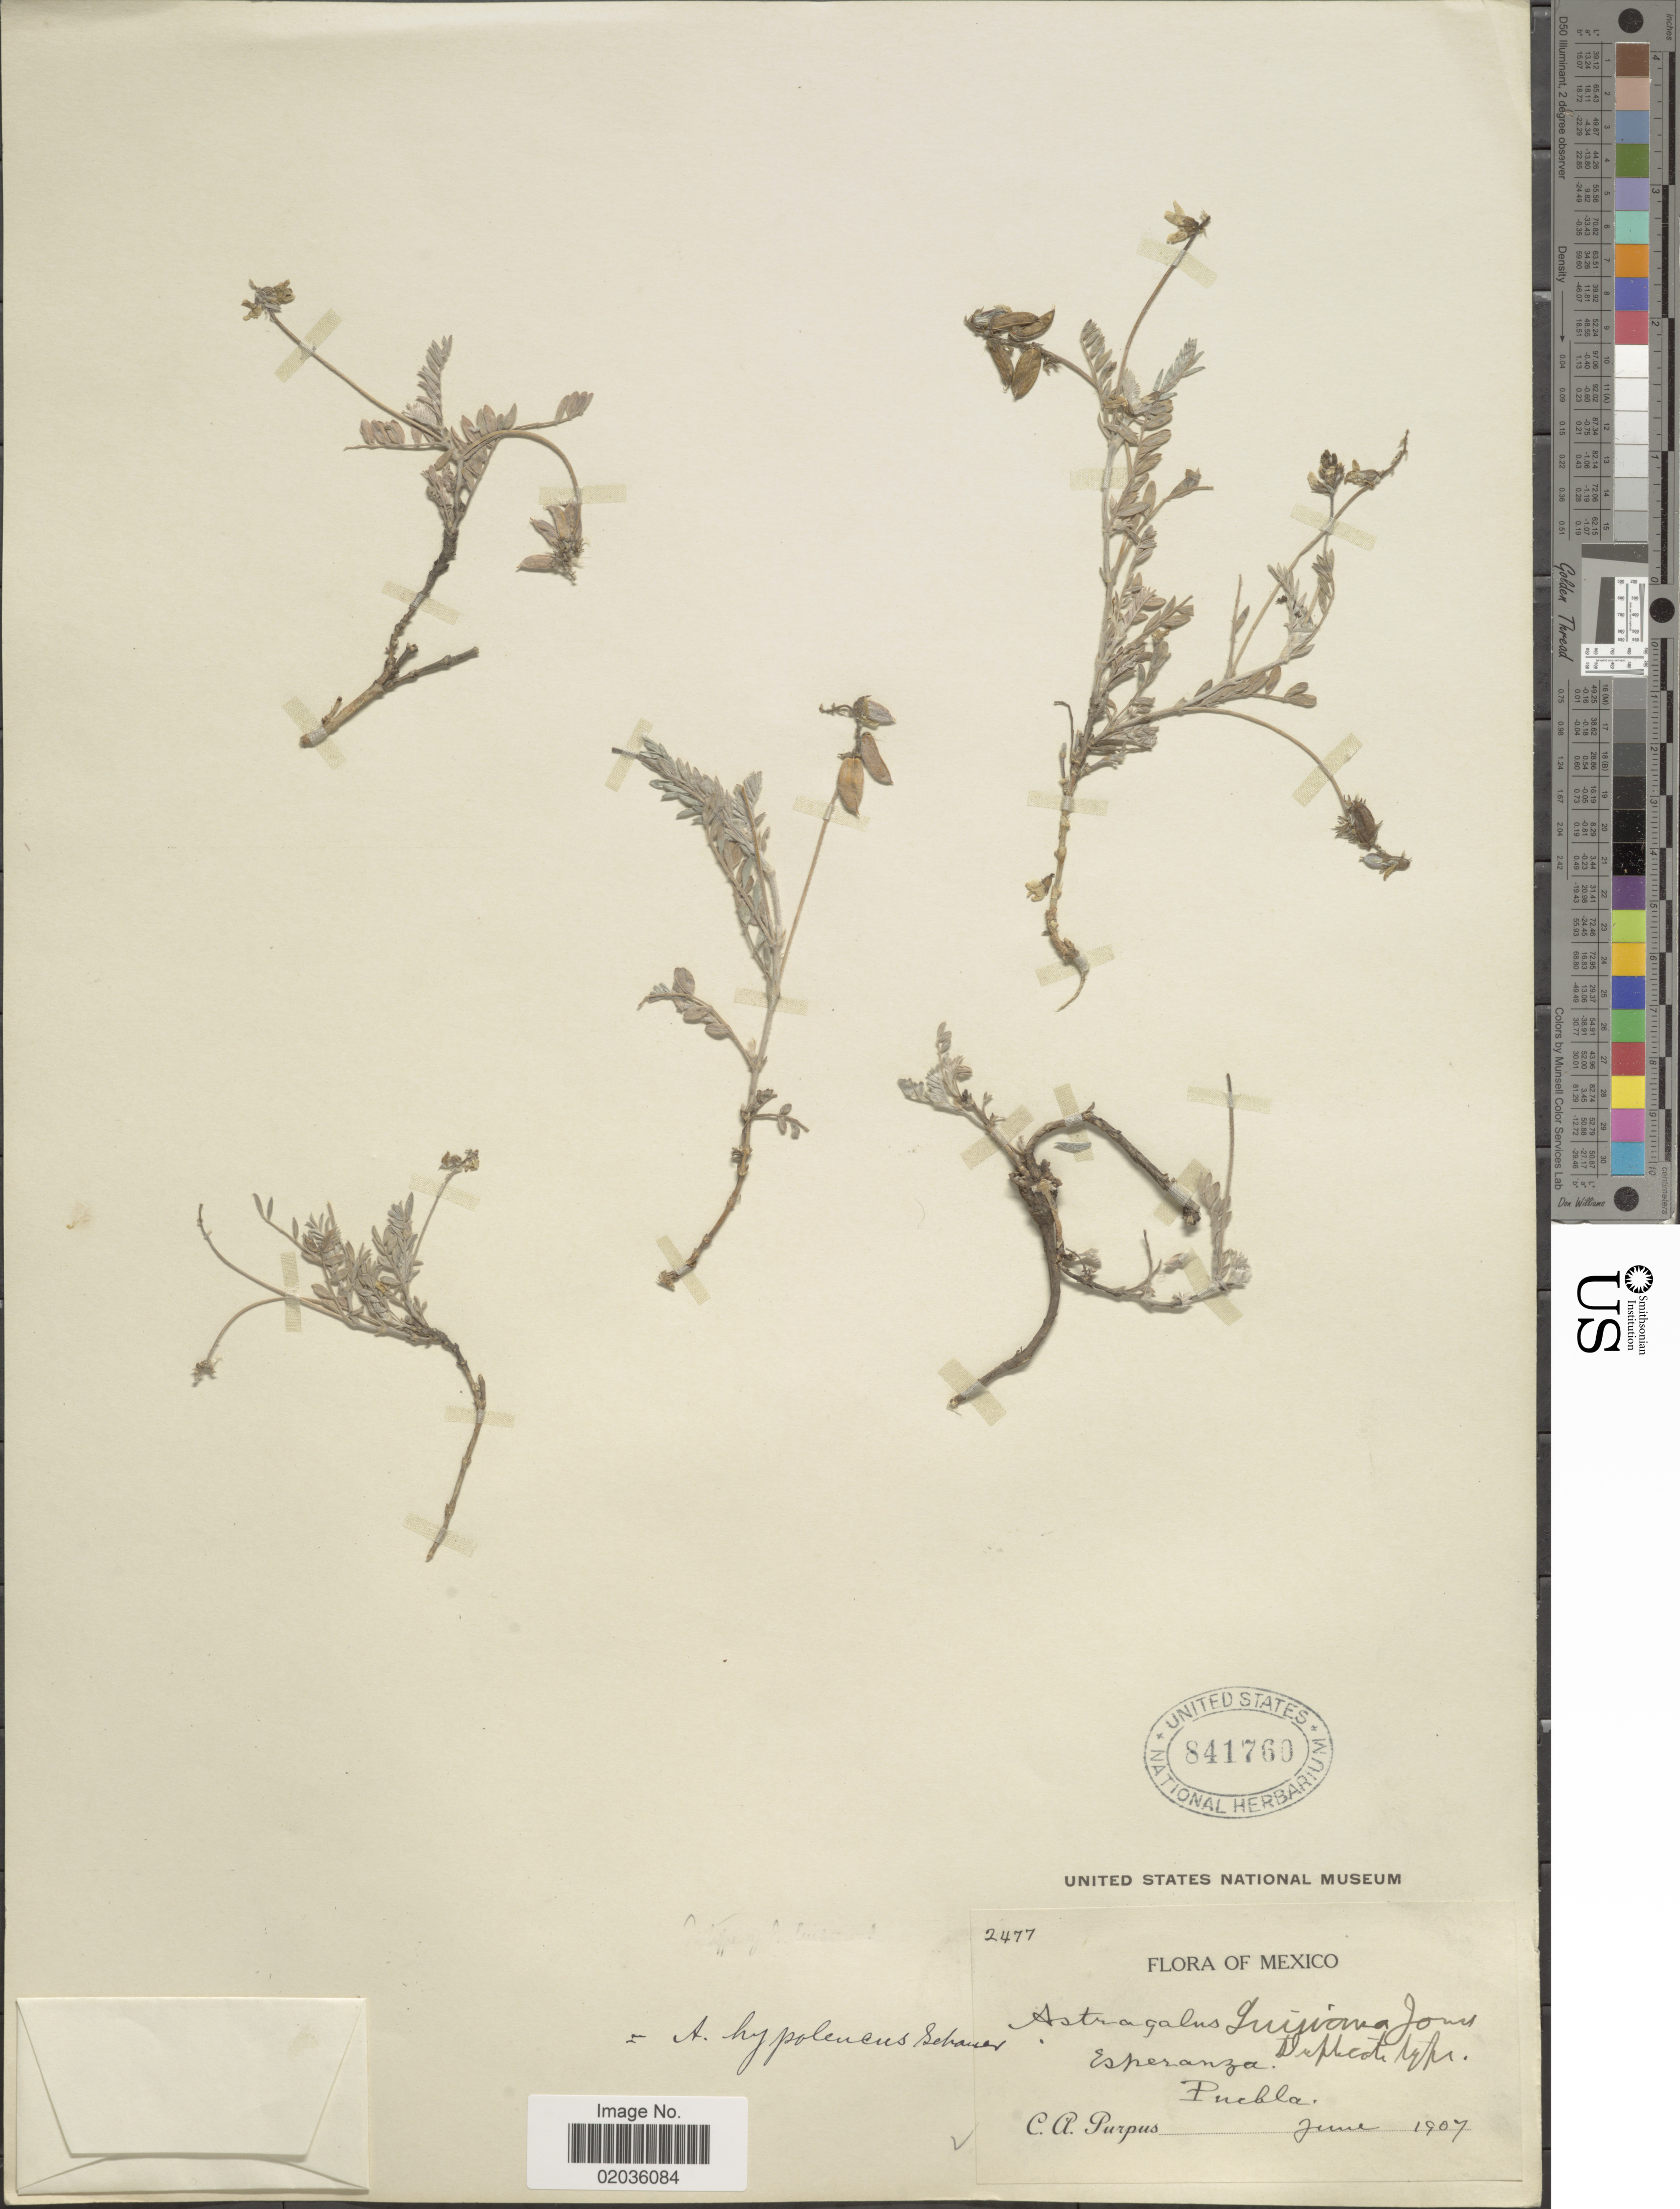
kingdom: Plantae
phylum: Tracheophyta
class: Magnoliopsida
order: Fabales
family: Fabaceae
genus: Astragalus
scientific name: Astragalus hypoleucus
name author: S. Schauer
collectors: C. A. Purpus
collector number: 2477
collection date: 1907-06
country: Mexico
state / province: Puebla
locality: Esperanza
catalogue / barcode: US 841760